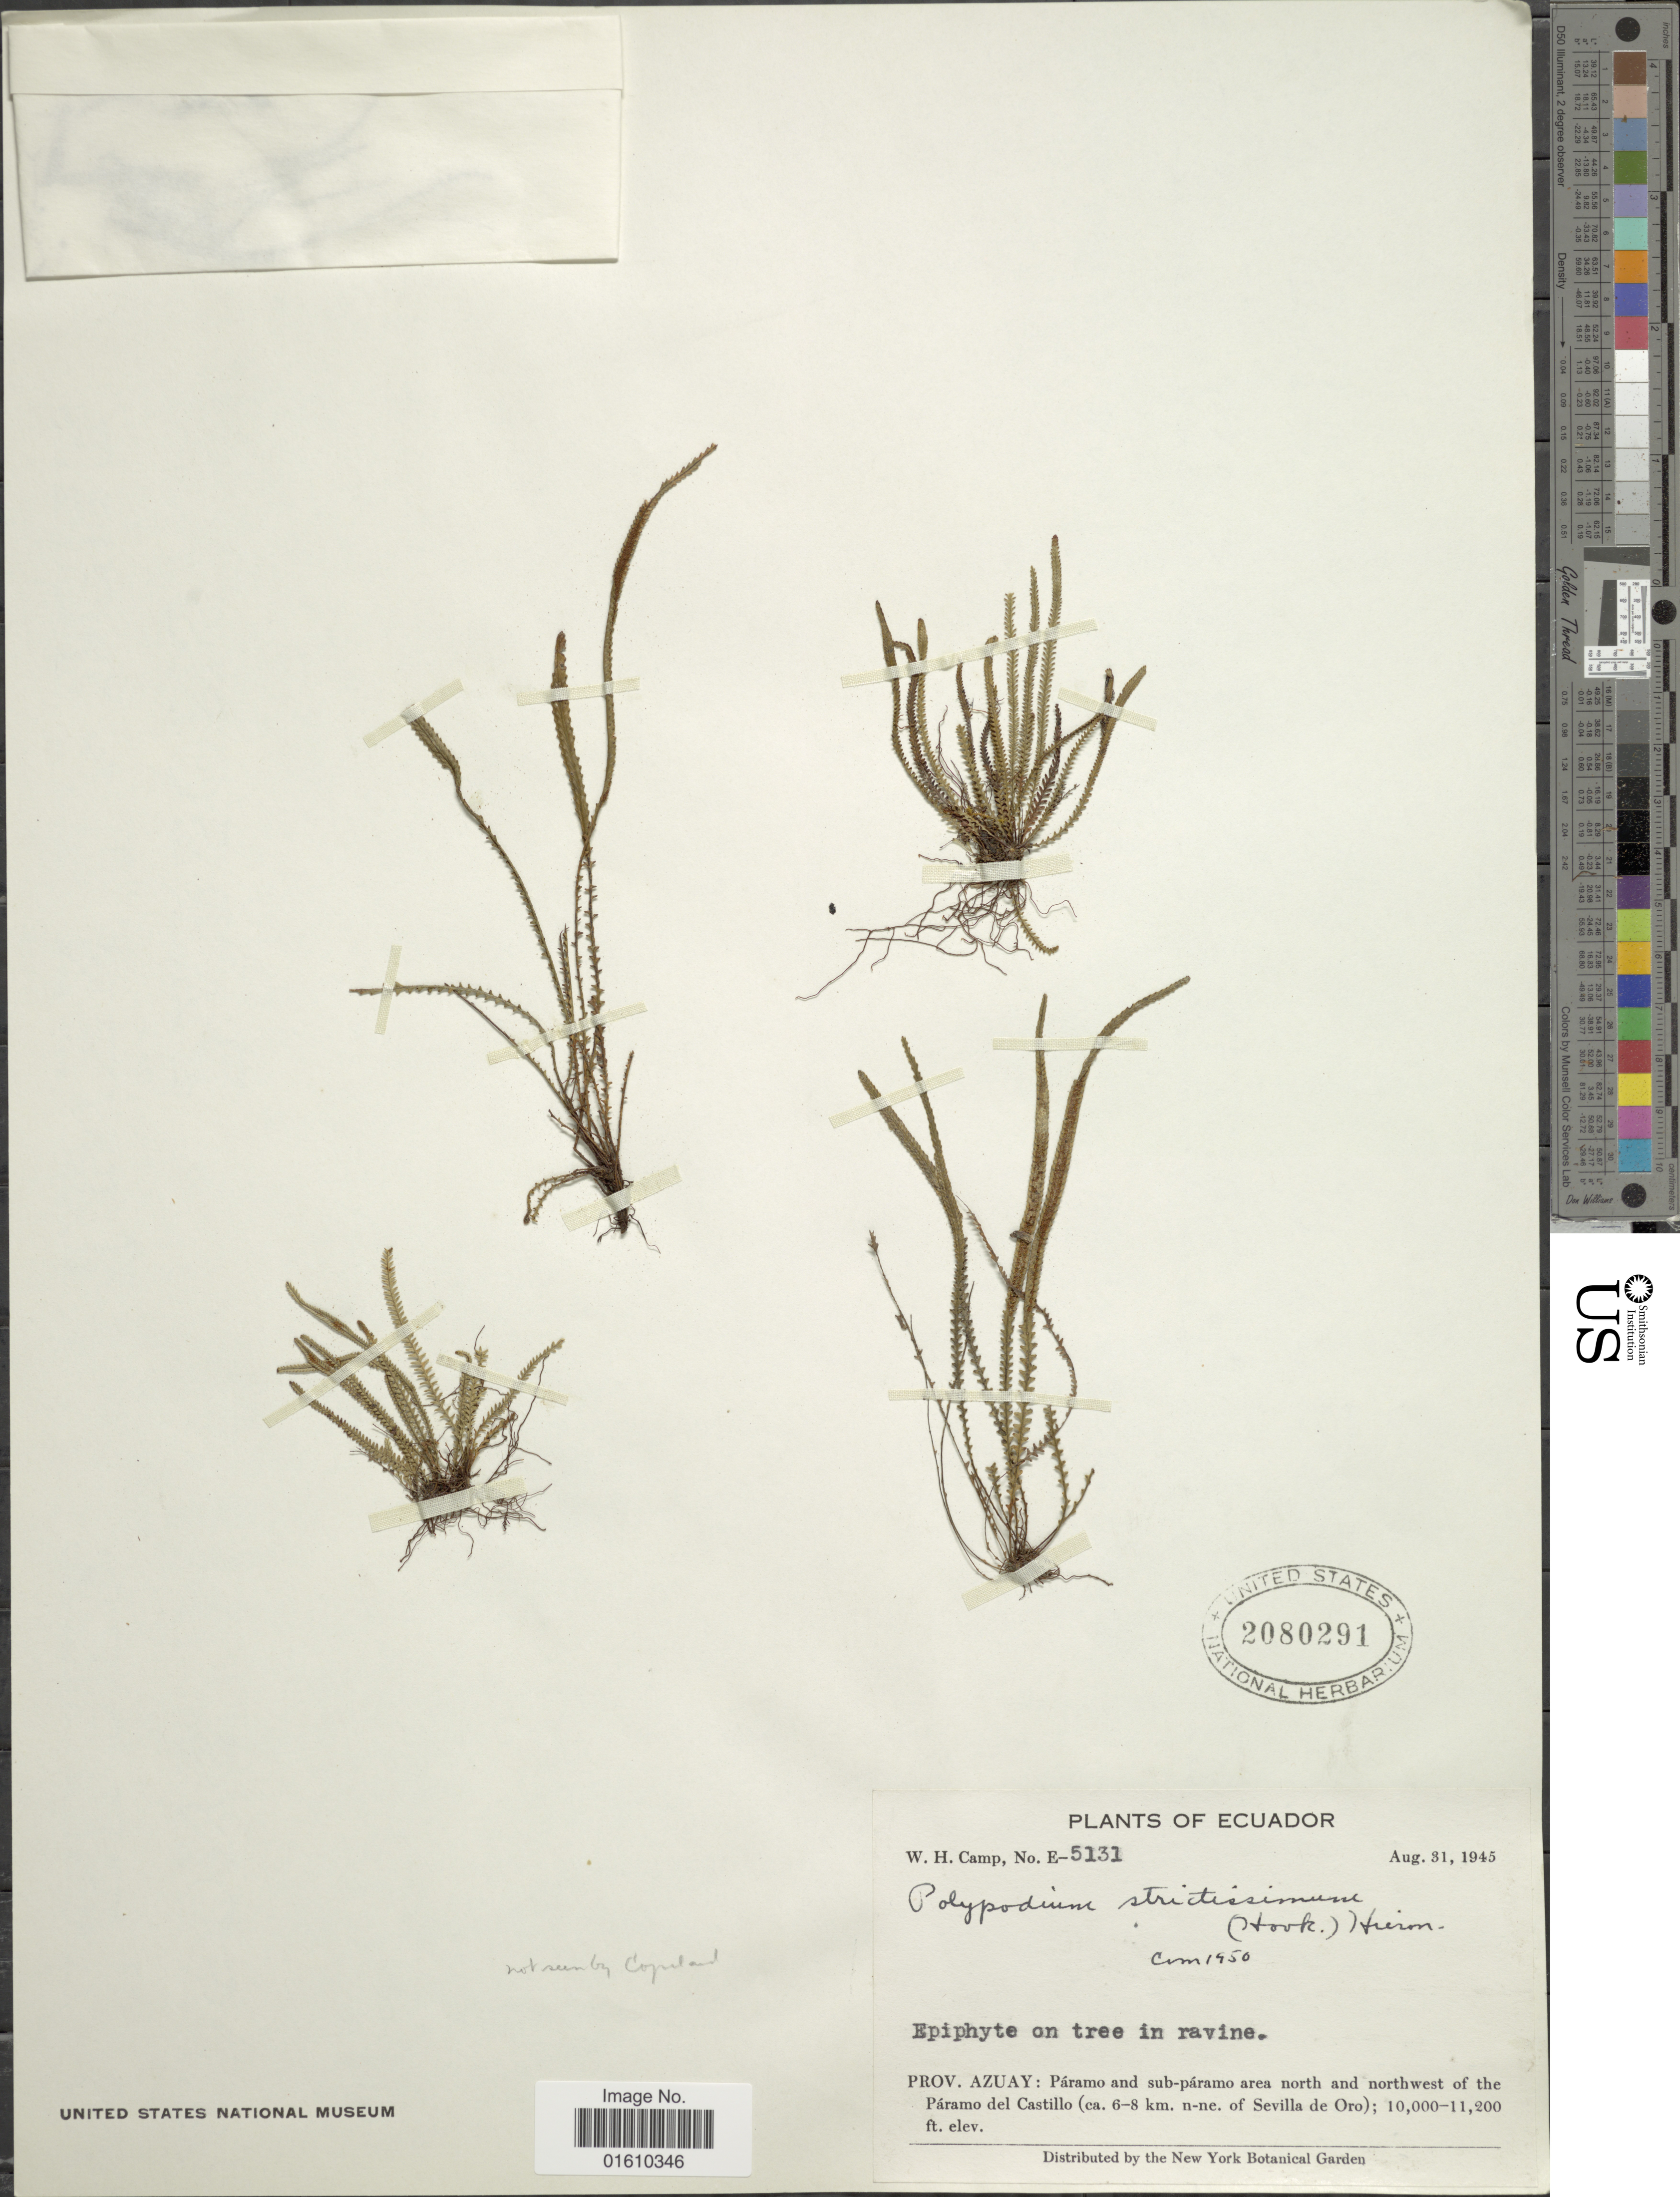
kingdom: Plantae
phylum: Tracheophyta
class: Polypodiopsida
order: Polypodiales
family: Polypodiaceae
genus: Stenogrammitis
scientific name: Stenogrammitis jamesonii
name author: (Hook.) Labiak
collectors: W. H. Camp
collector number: E-5131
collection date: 1945-08-31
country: Ecuador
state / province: Azuay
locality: Páramo and sub-páramo area north and northwest of the Páramo del Castillo (ca. 6-8 km. n-ne. of Sevilla de Oro)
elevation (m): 3048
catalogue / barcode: US 2080291